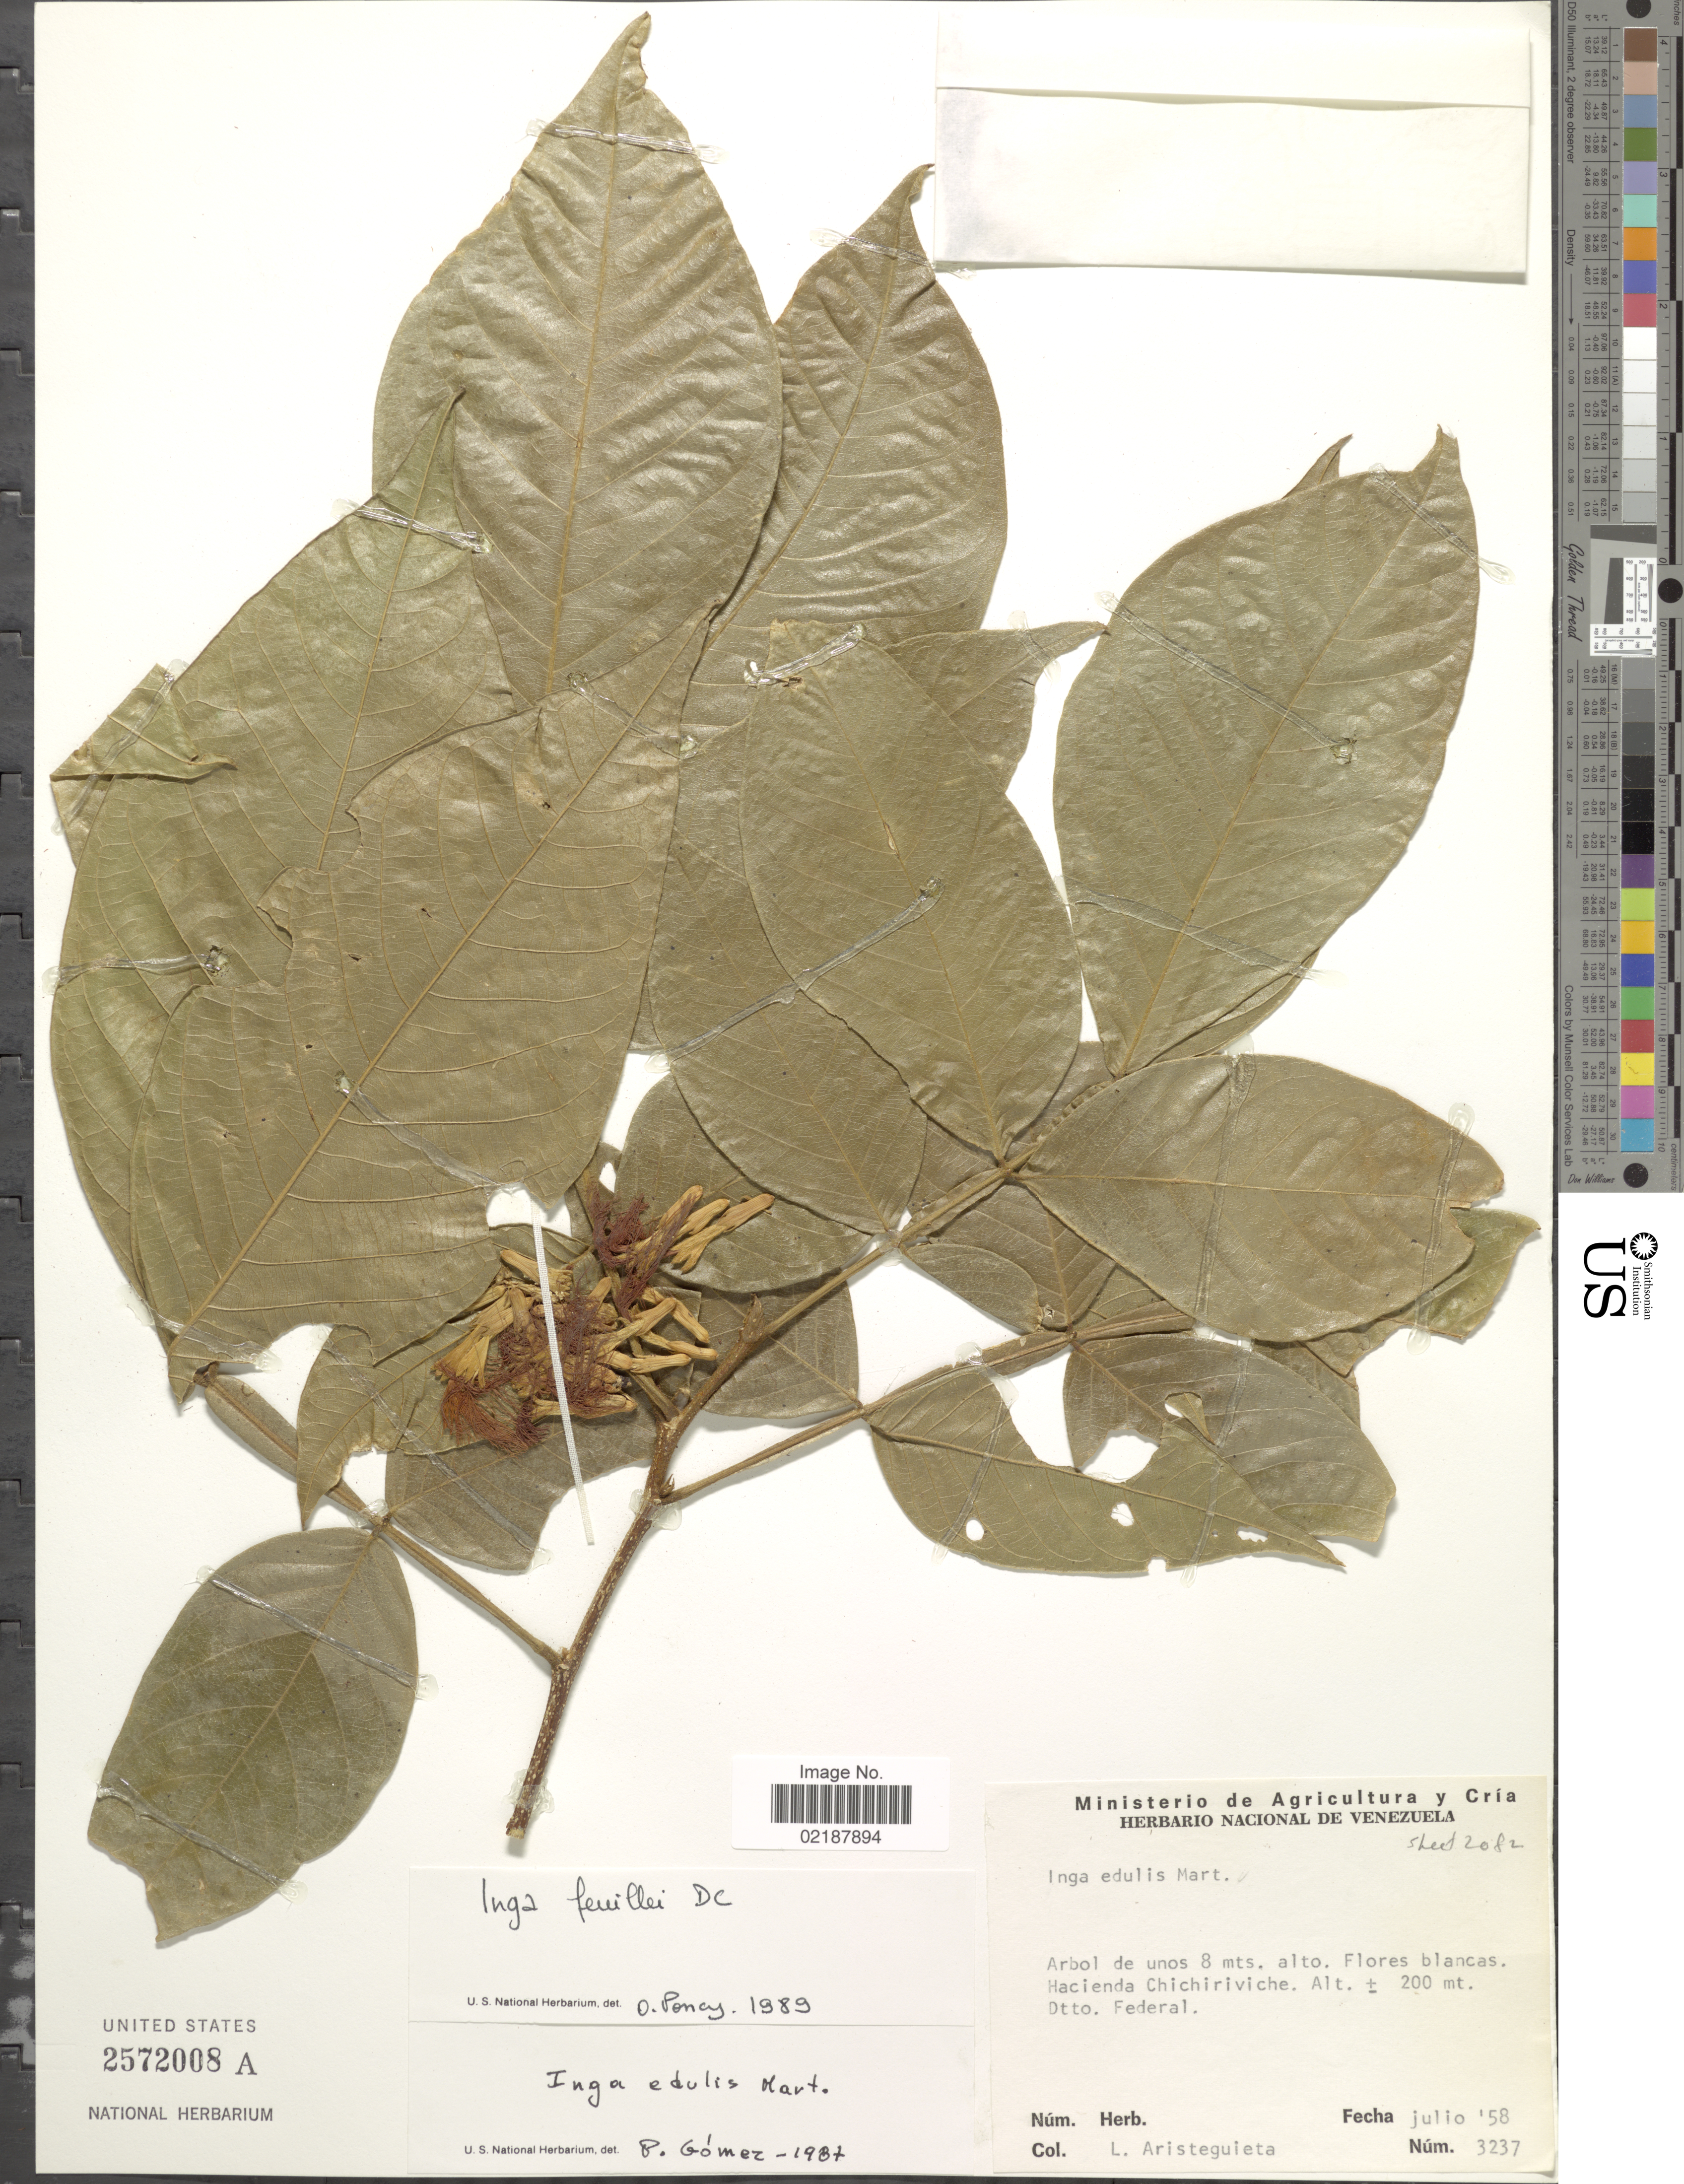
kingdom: Plantae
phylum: Tracheophyta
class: Magnoliopsida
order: Fabales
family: Fabaceae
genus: Inga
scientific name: Inga feuillei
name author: DC.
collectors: L. Aristeguieta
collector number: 3237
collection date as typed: Transcribed d/m/y: /7/58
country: Venezuela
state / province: Distrito Federal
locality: Hacienda Chichiriviche, Dtto. Federal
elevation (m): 200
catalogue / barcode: US 2572008A